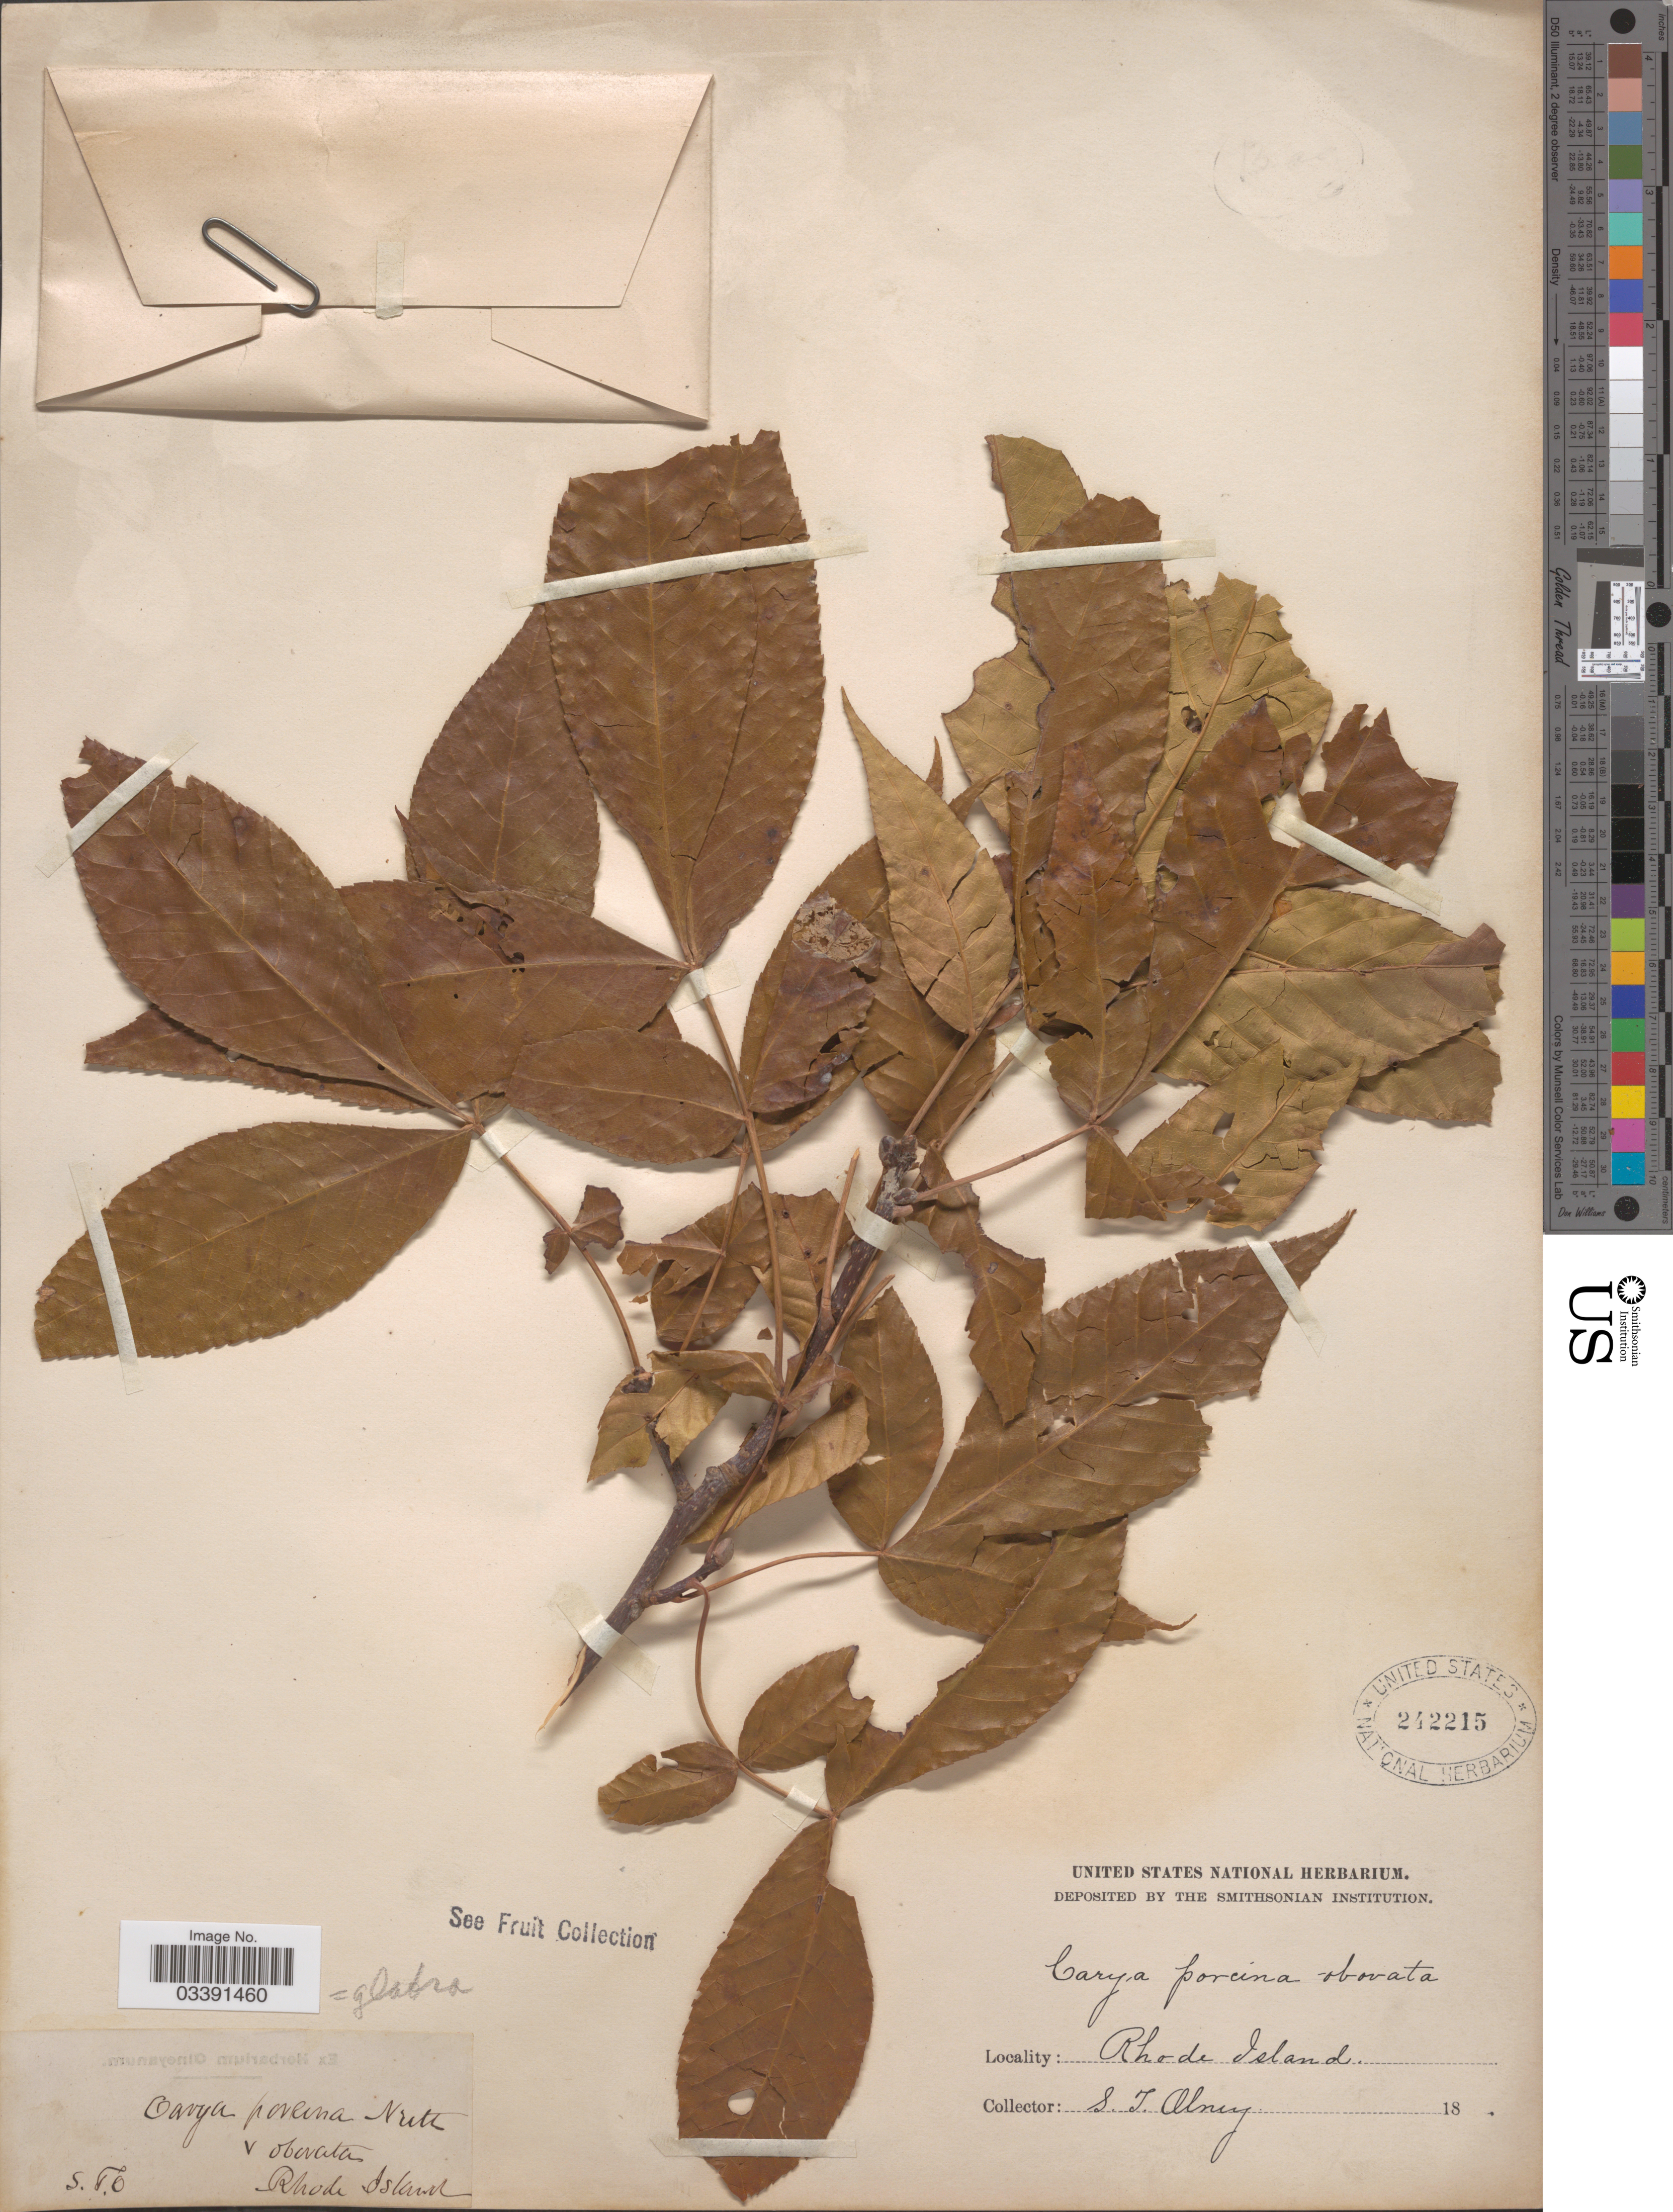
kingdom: Plantae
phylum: Tracheophyta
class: Magnoliopsida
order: Fagales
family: Juglandaceae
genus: Carya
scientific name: Carya glabra var. glabra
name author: (Mill.) Sweet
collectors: S. Olney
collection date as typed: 18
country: United States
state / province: Rhode Island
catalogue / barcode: US 242215